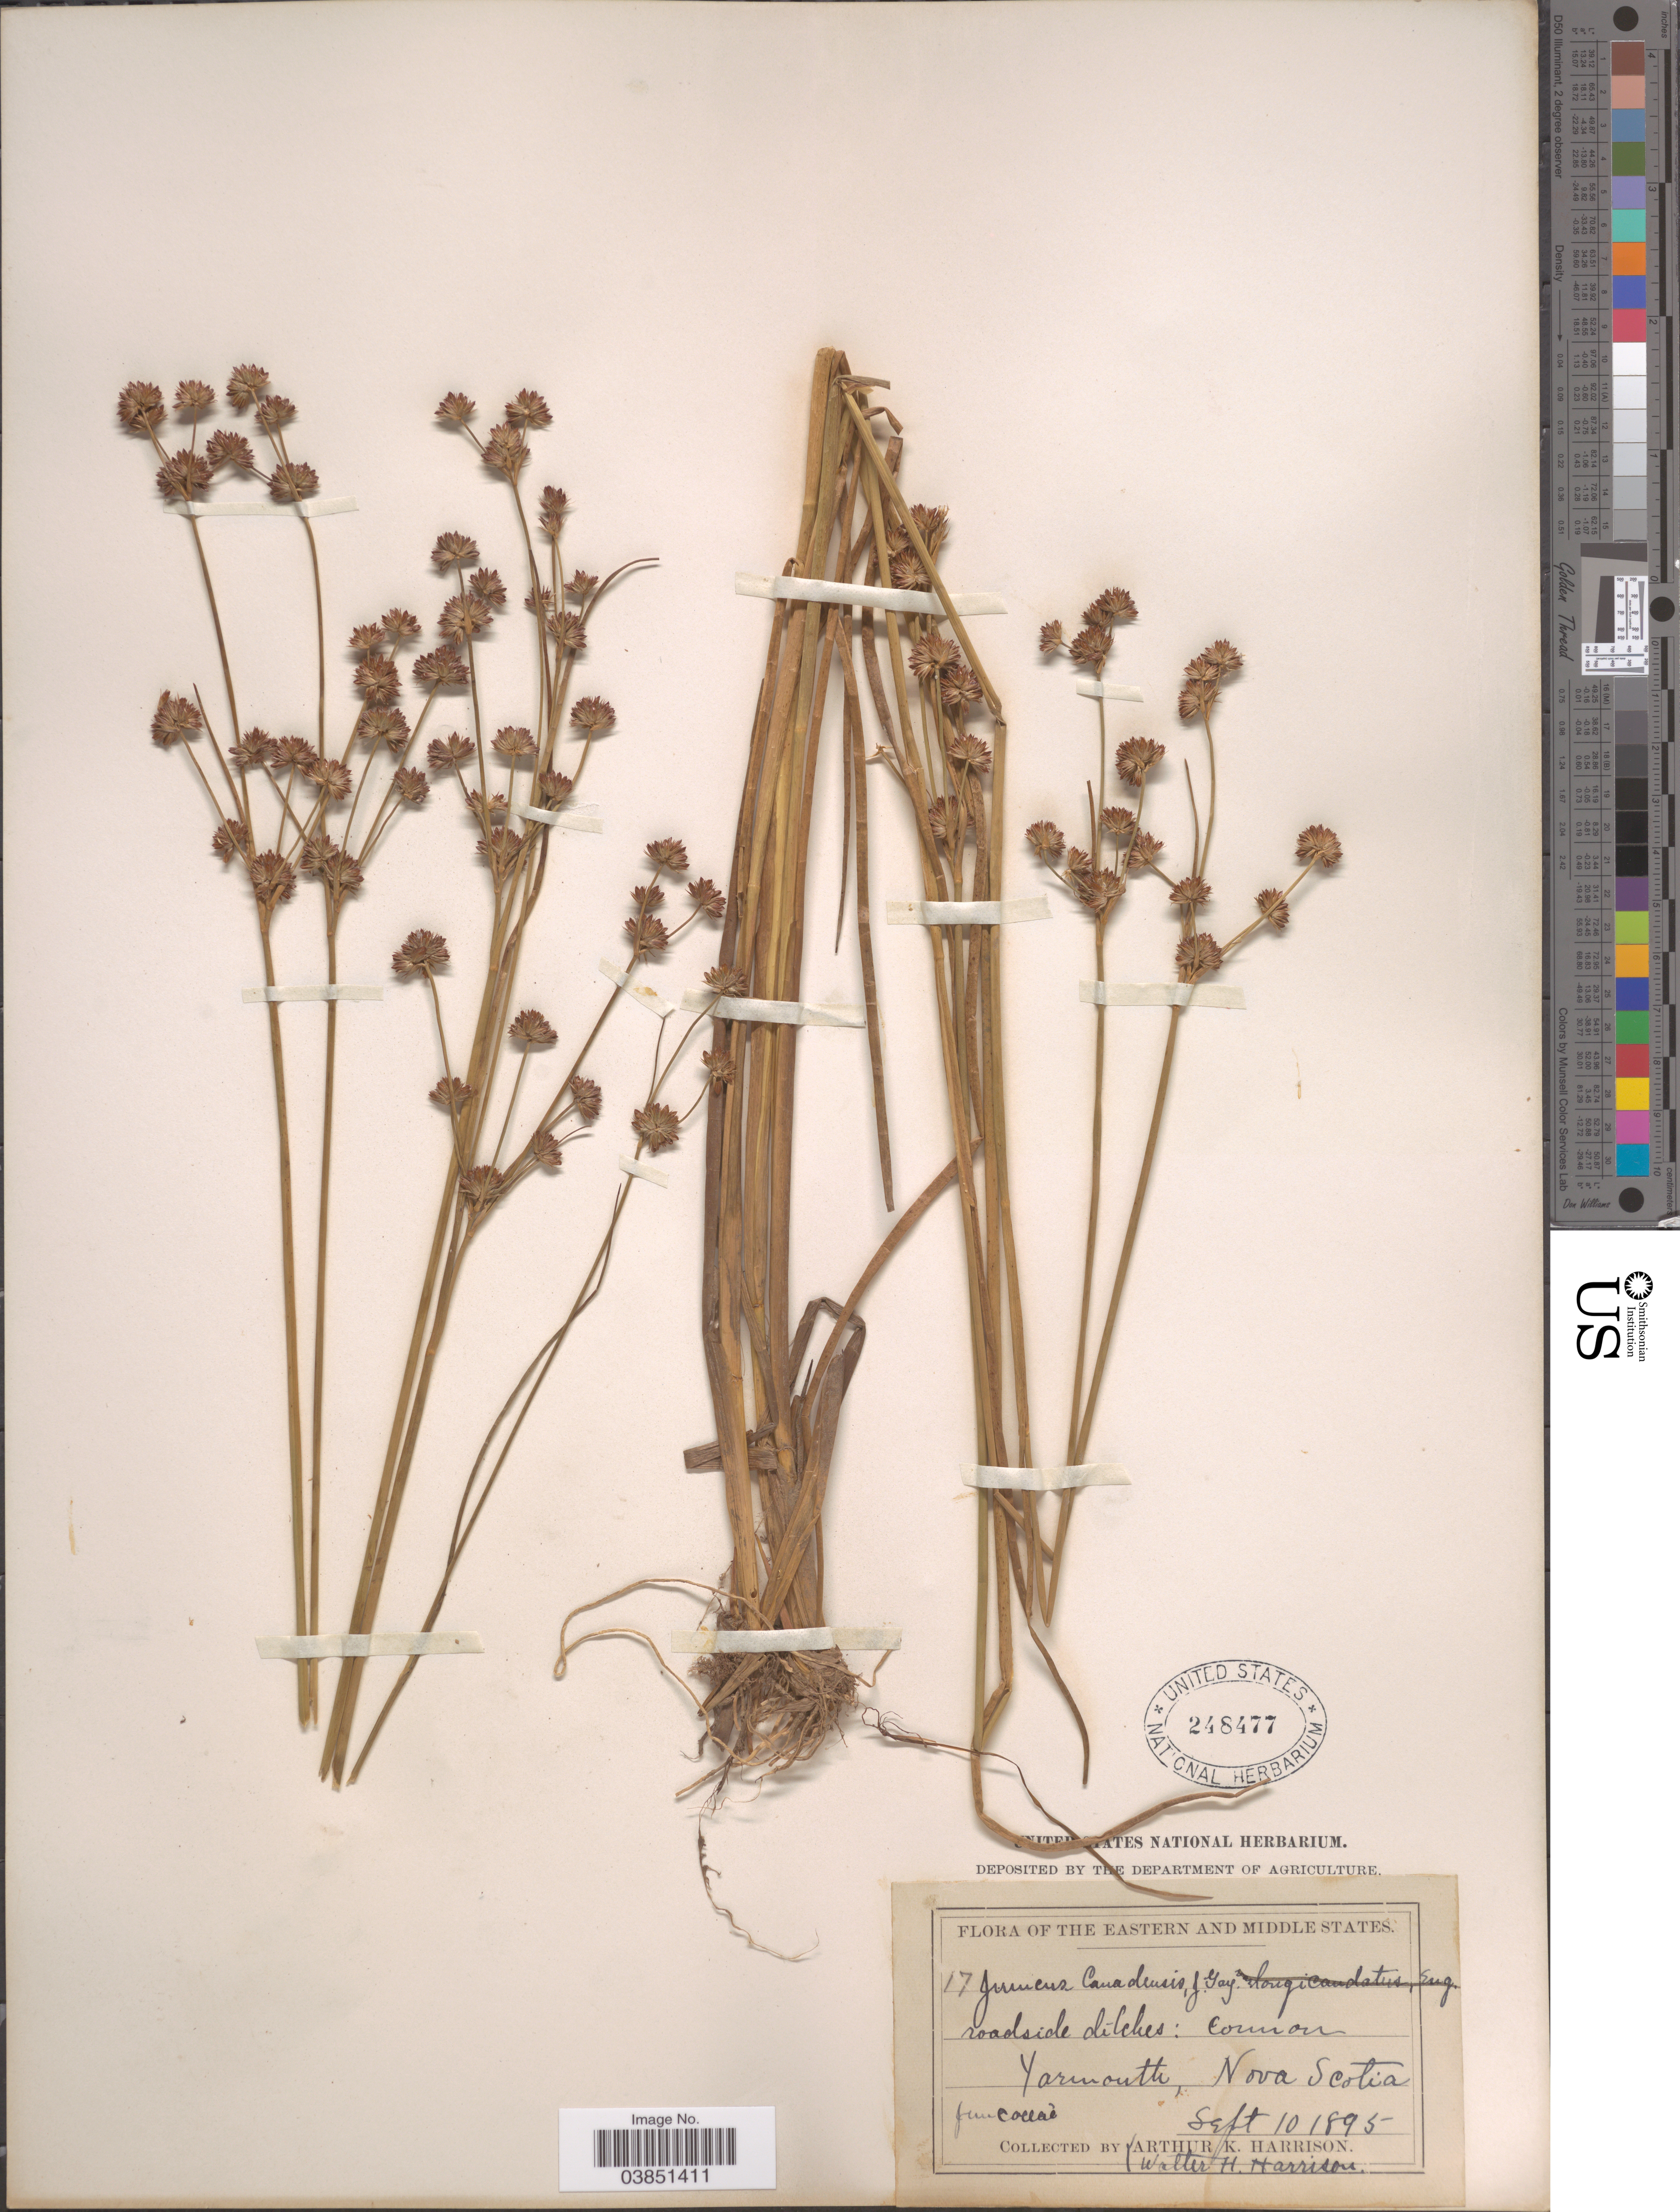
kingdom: Plantae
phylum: Tracheophyta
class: Liliopsida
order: Poales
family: Juncaceae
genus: Juncus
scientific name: Juncus canadensis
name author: J. Gay ex Laharpe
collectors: A. K. Harrison & W. H. Harrison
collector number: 17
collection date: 1895-09-10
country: Canada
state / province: Nova Scotia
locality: The Eastern and Middle States. Yarmouth.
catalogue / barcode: US 248477